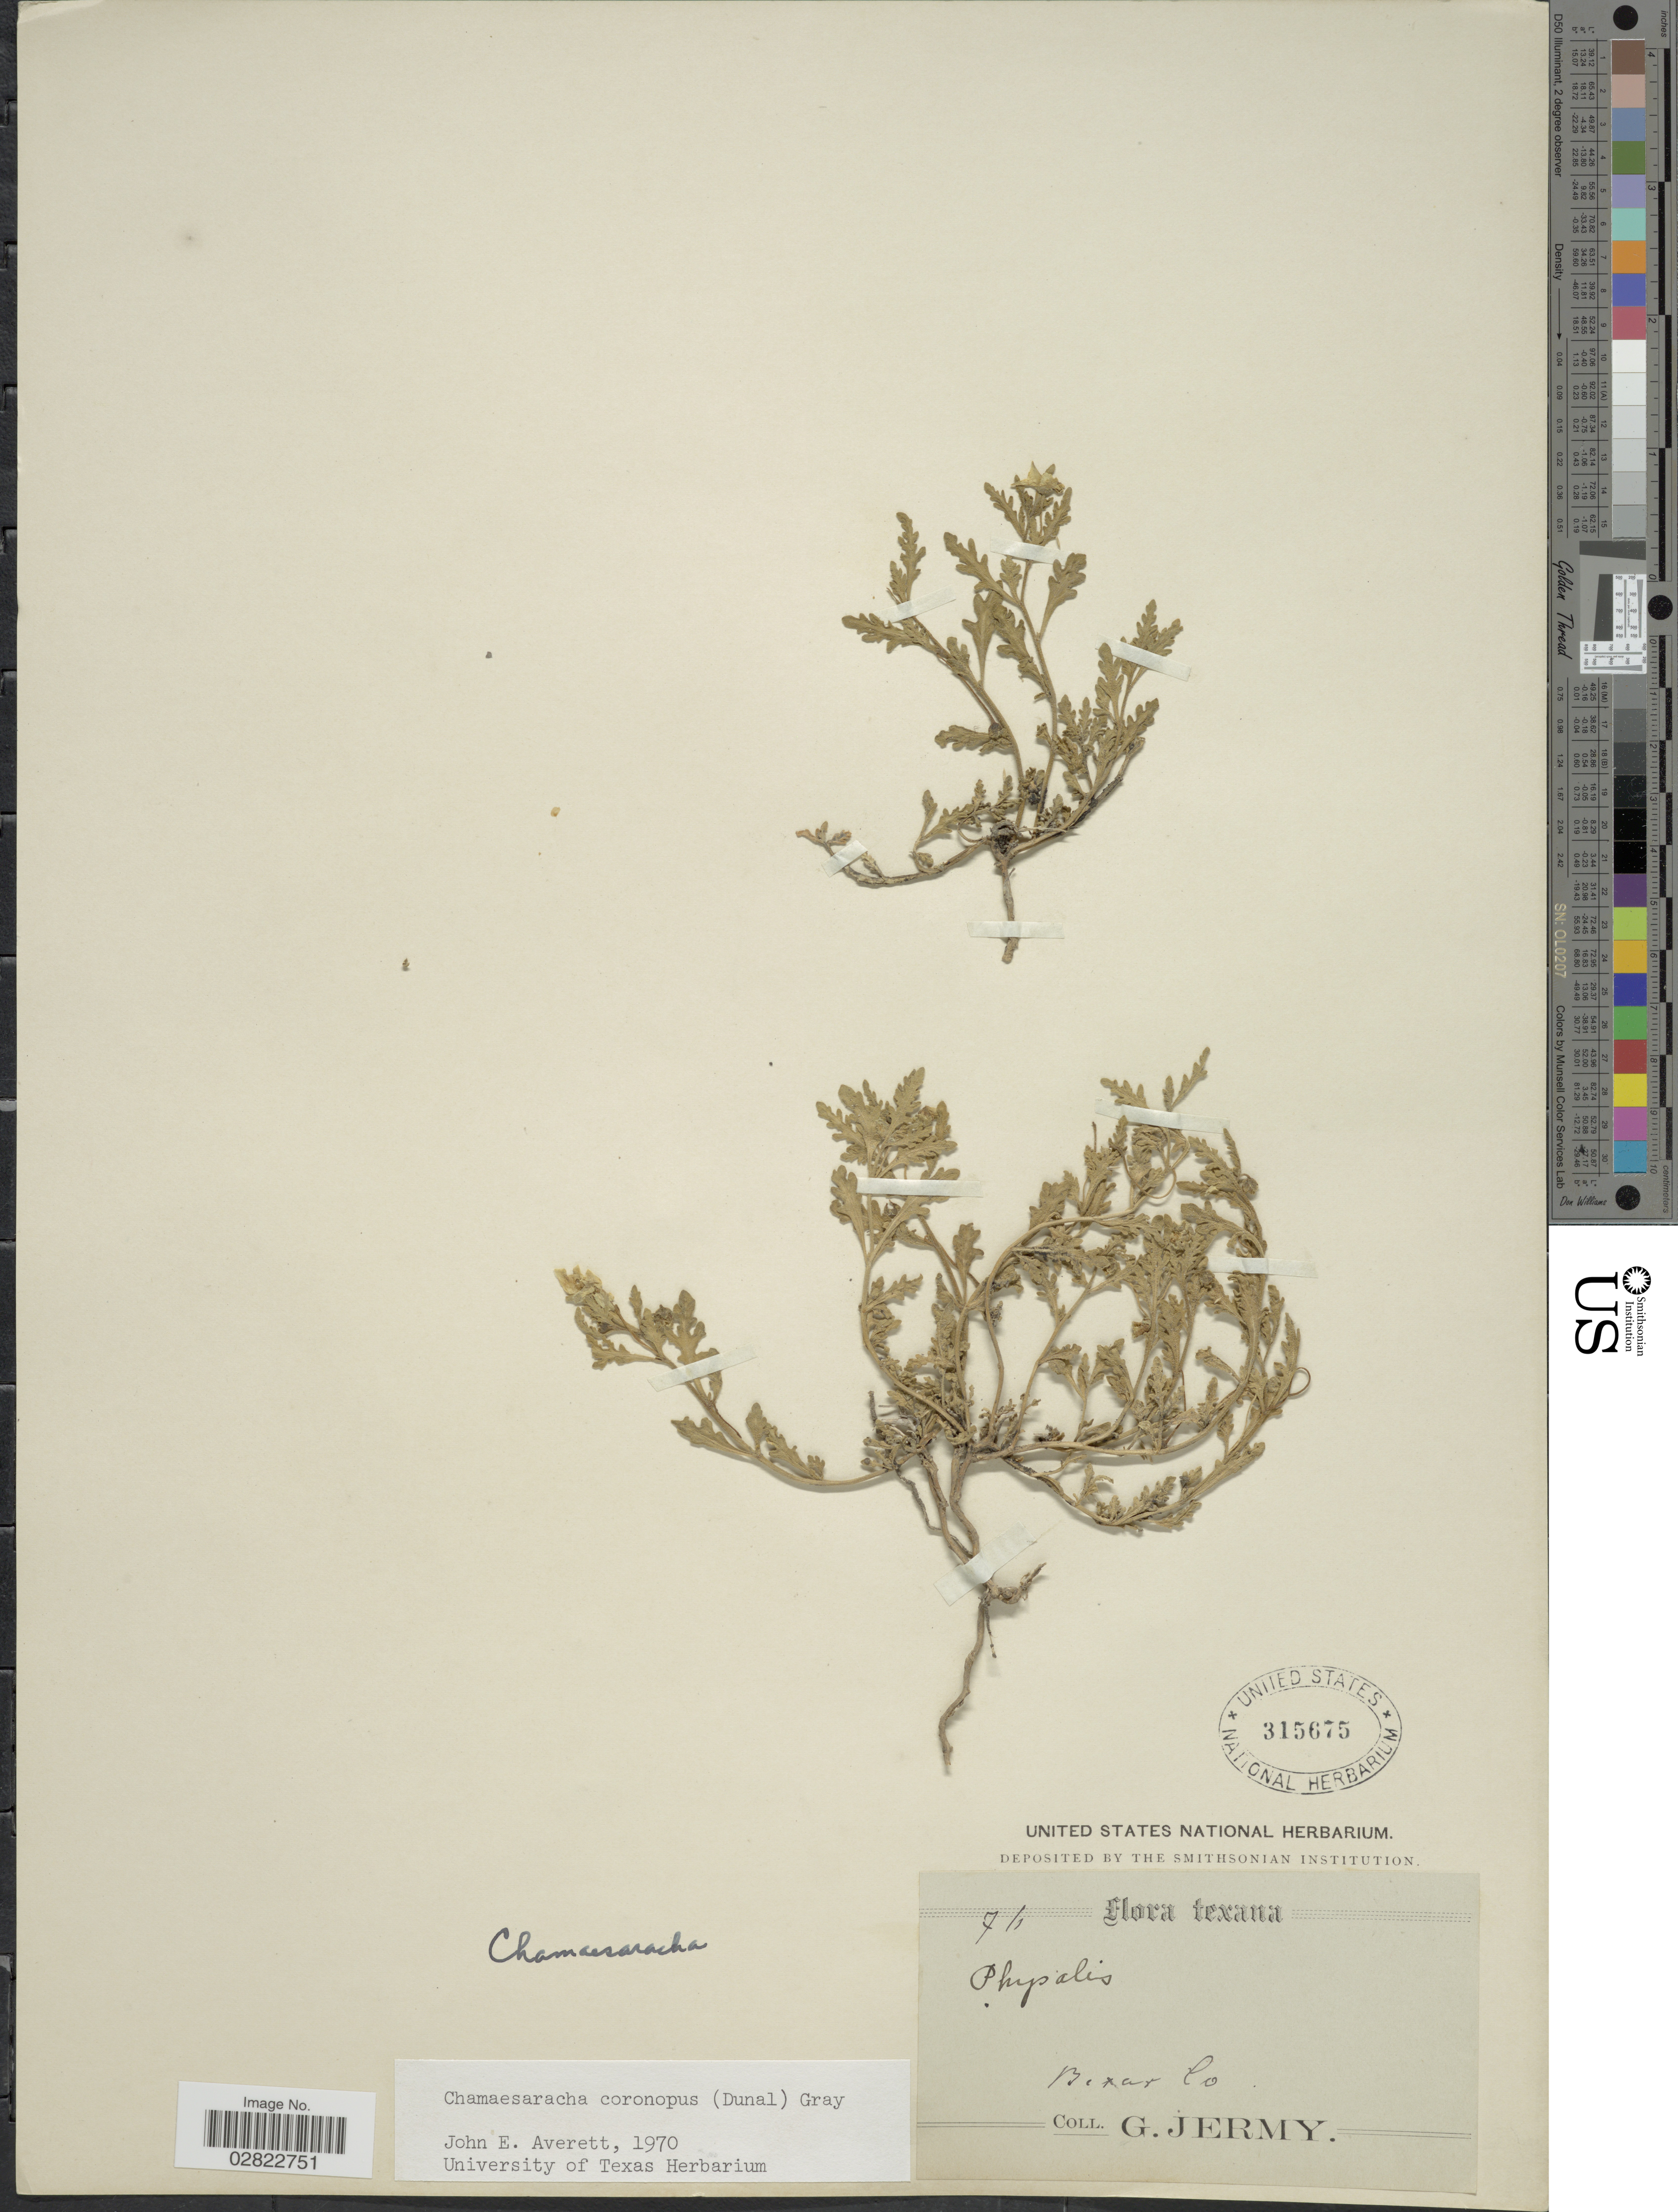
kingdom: Plantae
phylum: Tracheophyta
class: Magnoliopsida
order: Solanales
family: Solanaceae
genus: Chamaesaracha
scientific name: Chamaesaracha coronopus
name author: (Dunal) A. Gray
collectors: G. Jermy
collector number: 76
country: United States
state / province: Texas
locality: Bexar Co.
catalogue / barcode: US 315675